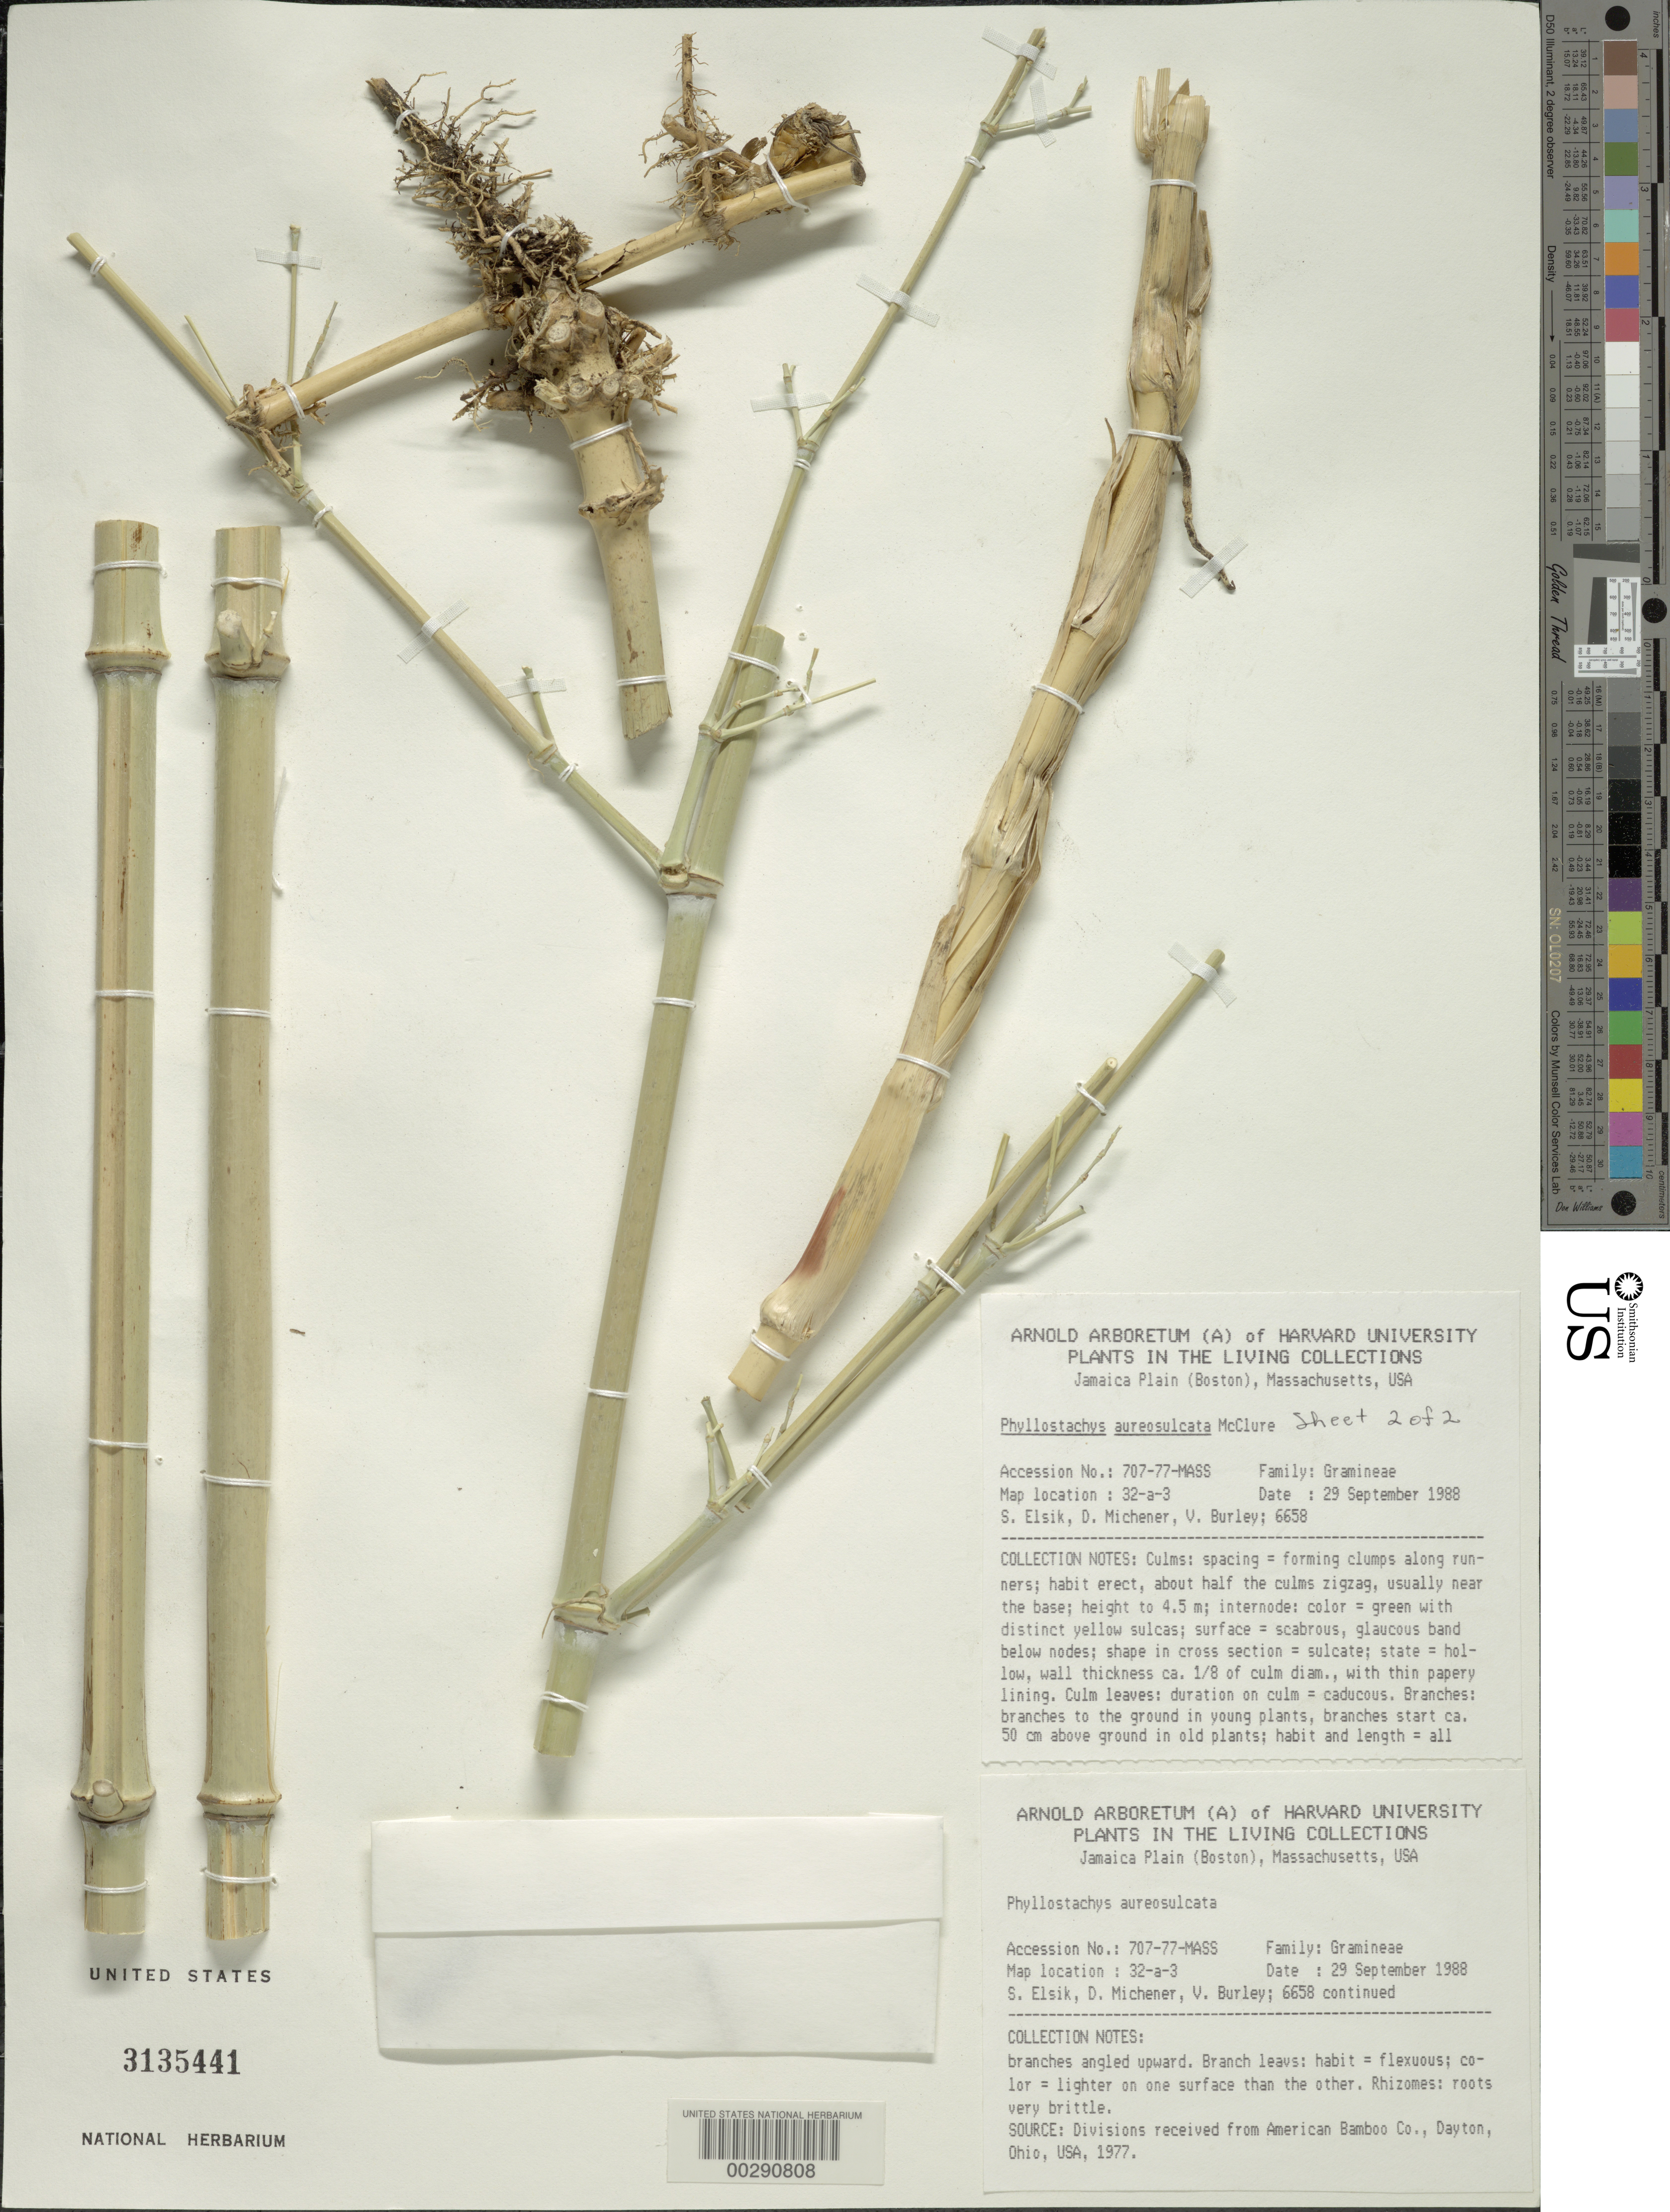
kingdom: Plantae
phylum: Tracheophyta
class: Liliopsida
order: Poales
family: Poaceae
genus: Phyllostachys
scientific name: Phyllostachys aureosulcata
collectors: S. Elsik, D. Michener & V. Burley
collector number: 6658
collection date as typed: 29 Sep 1988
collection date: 1988-09-29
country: United States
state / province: Florida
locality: Southern Florida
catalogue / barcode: US 3135441